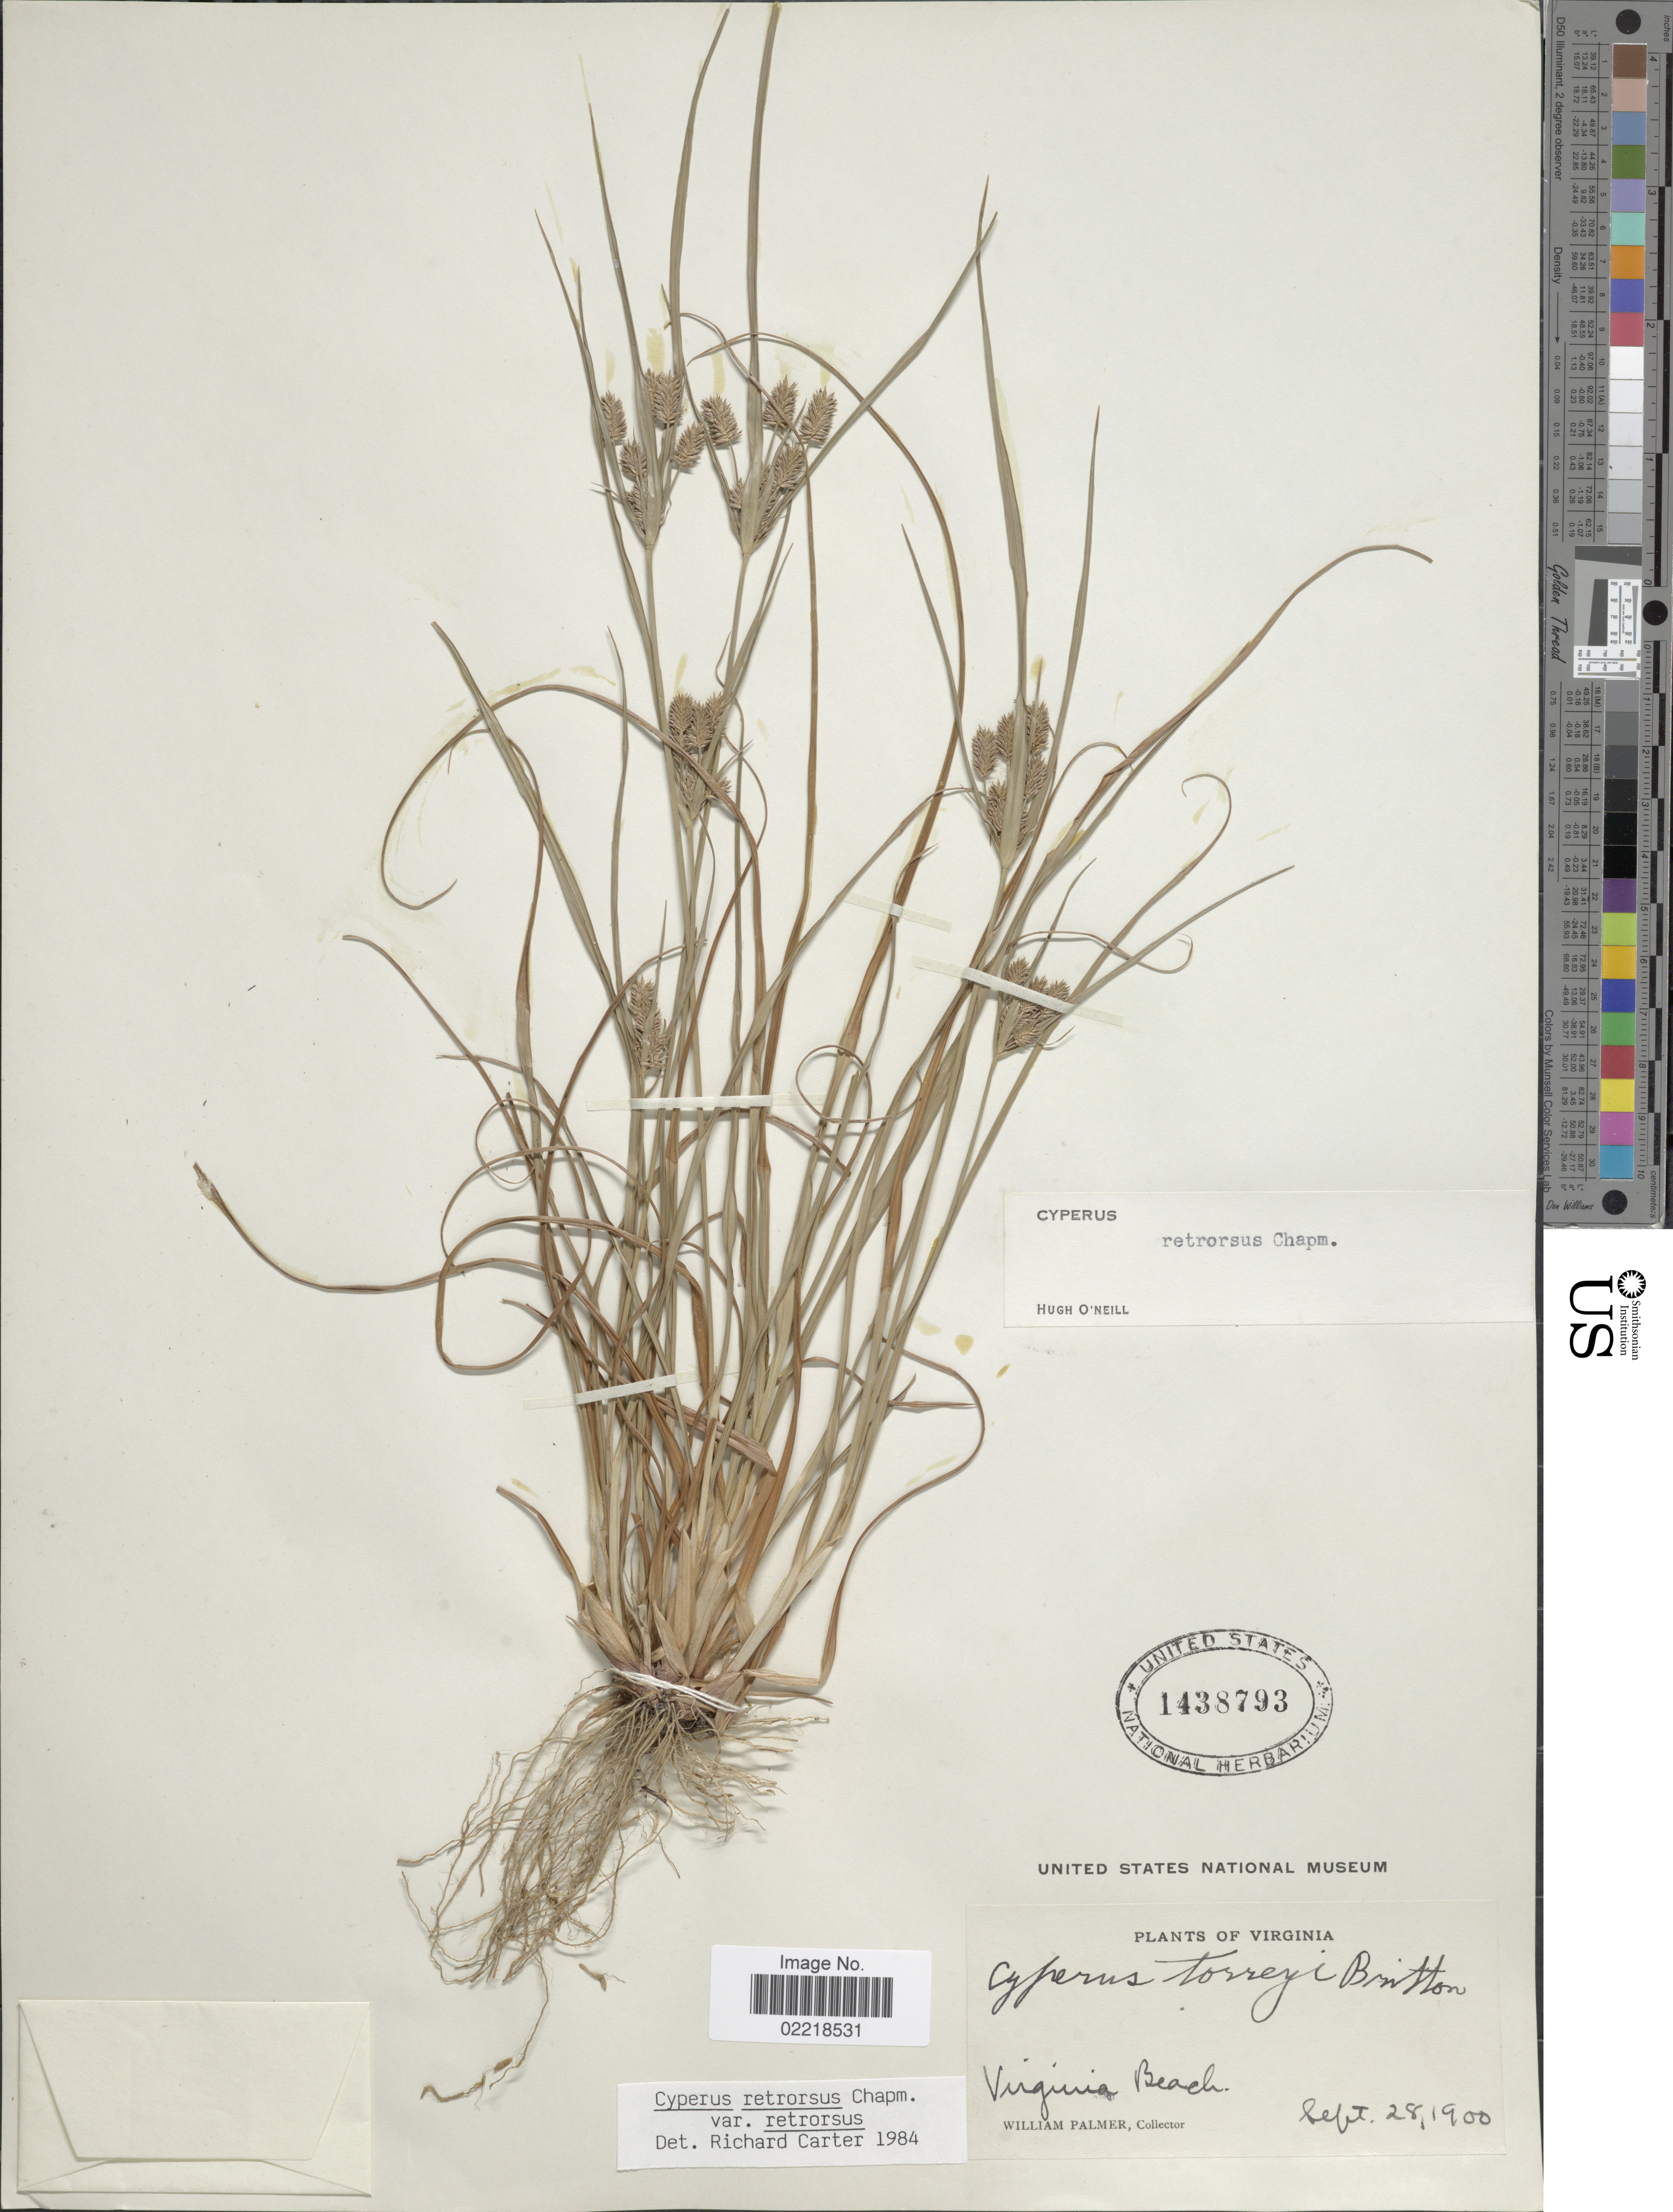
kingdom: Plantae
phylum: Tracheophyta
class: Liliopsida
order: Poales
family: Cyperaceae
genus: Cyperus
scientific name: Cyperus retrorsus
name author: Chapm.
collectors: W. Palmer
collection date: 1900-09-28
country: United States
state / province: Virginia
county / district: City of Virginia Beach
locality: Virginia Beach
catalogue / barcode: US 1438793